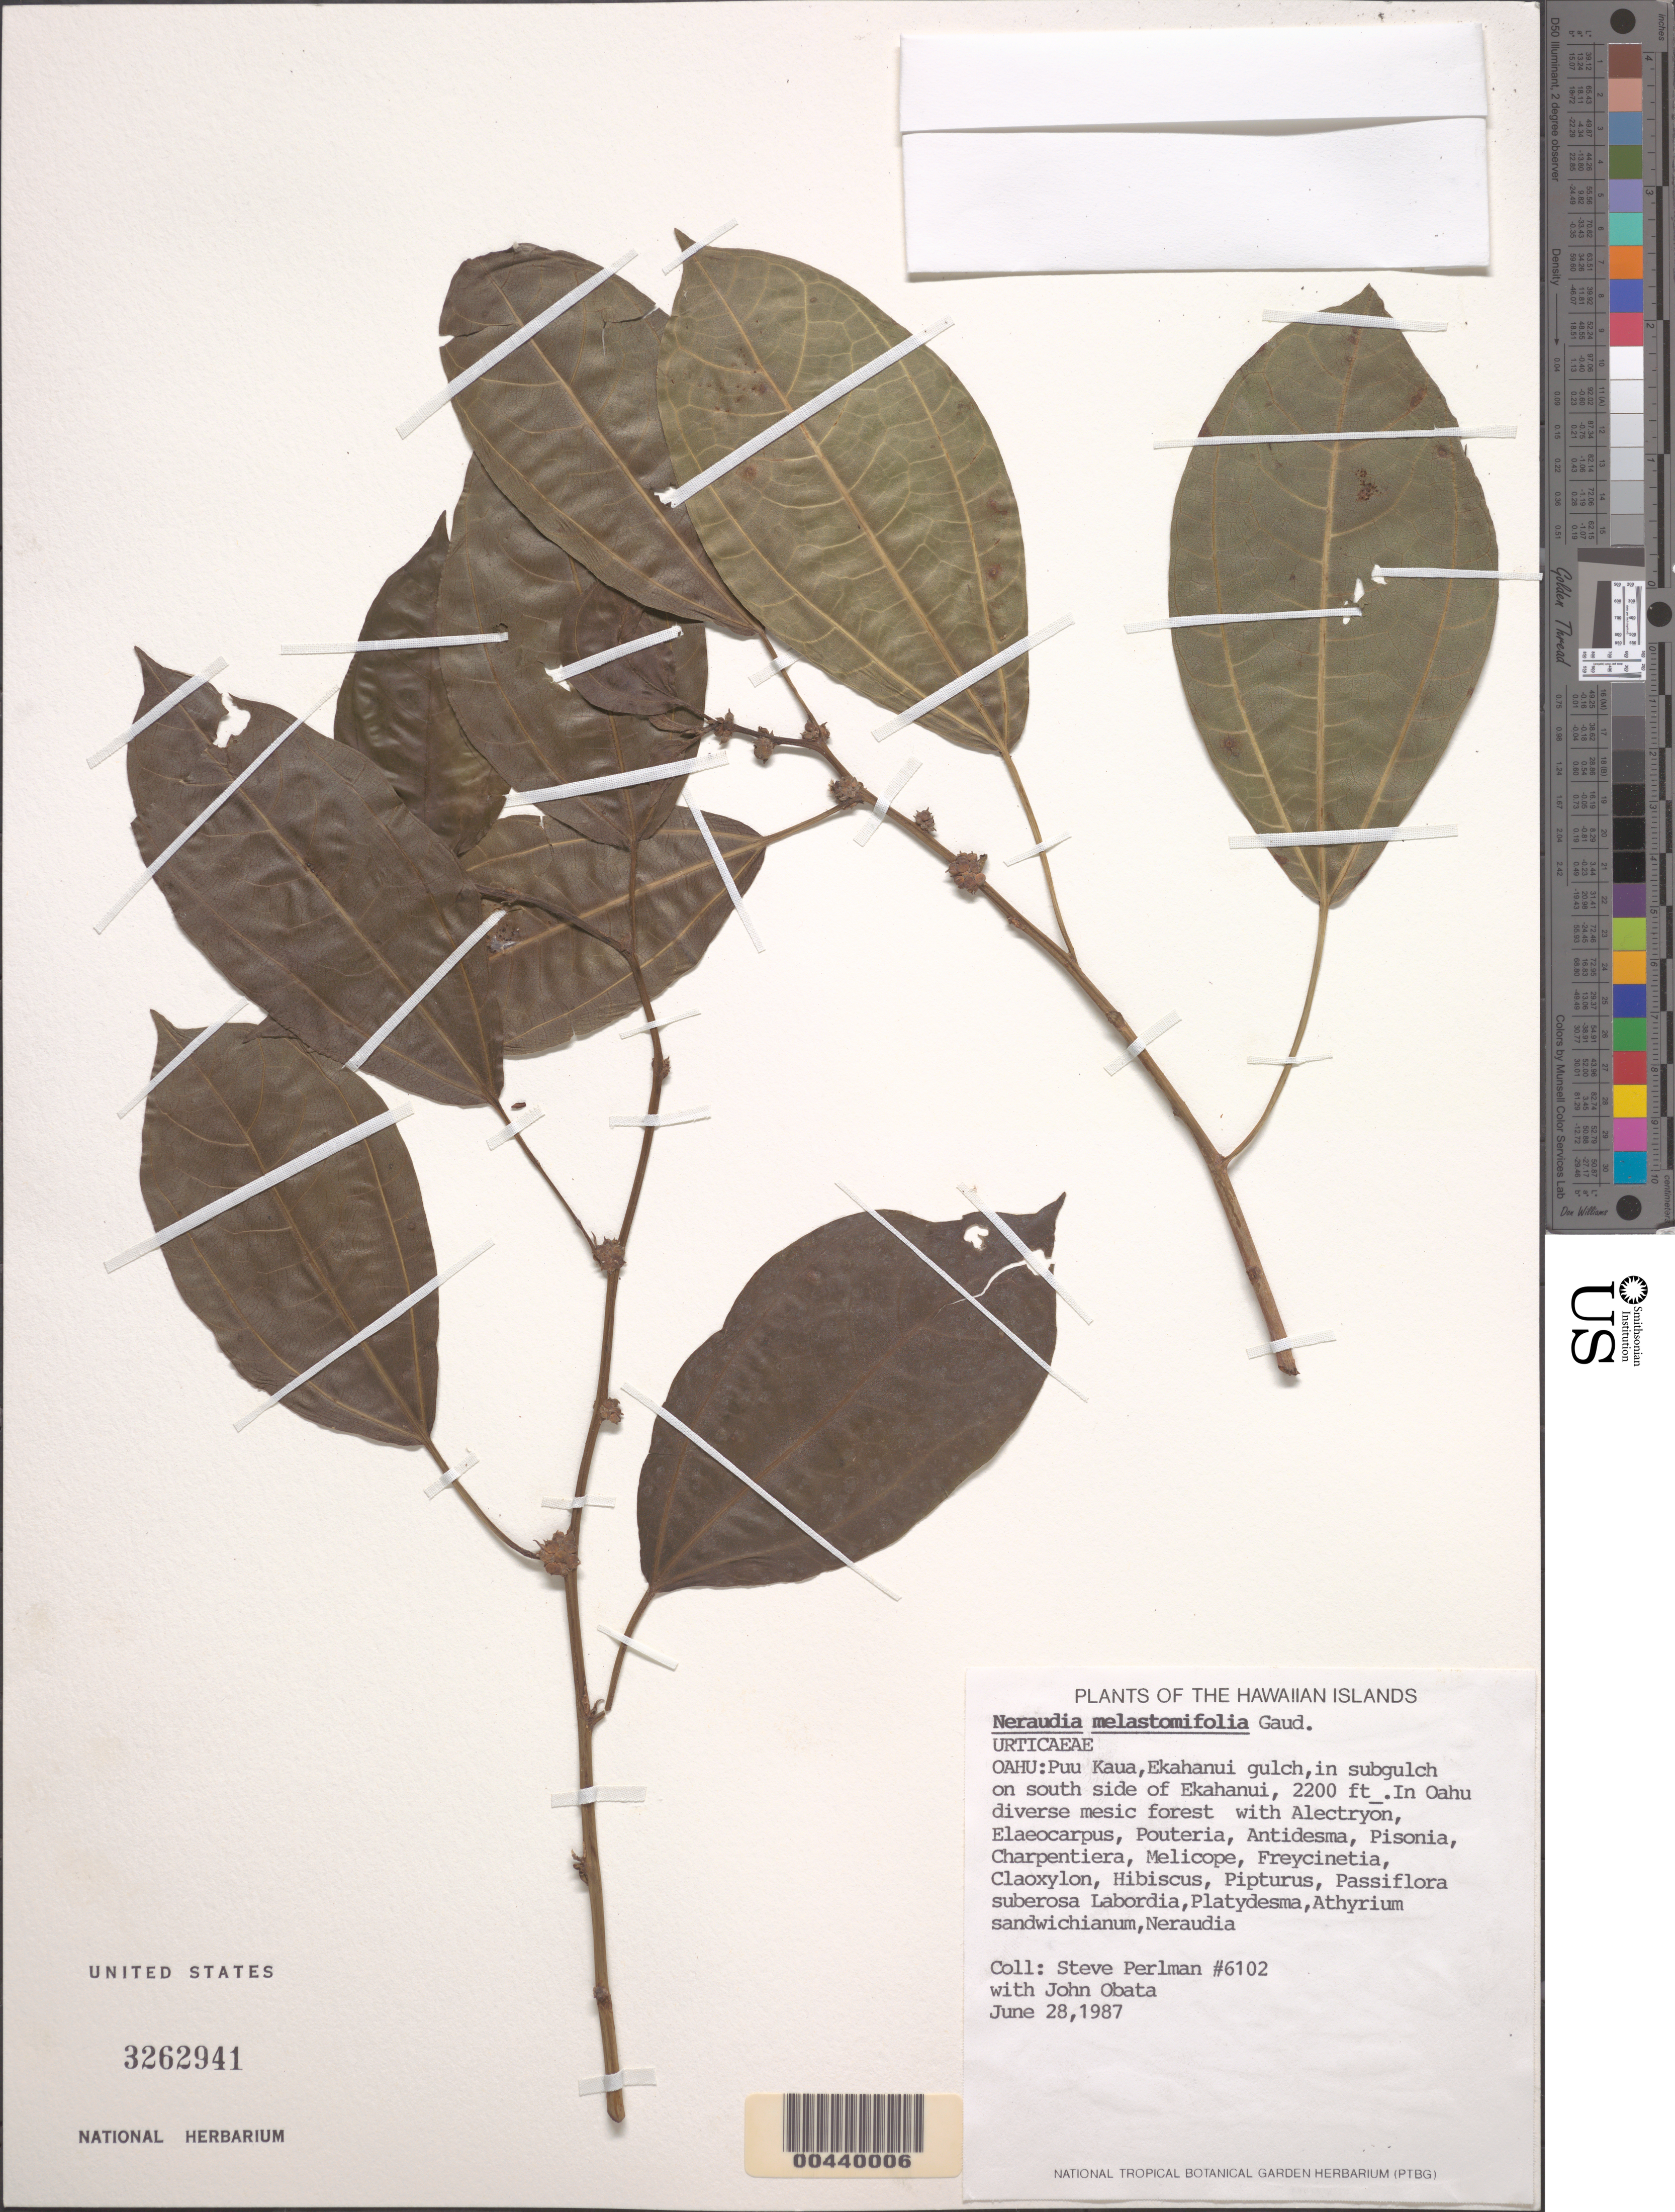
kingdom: Plantae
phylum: Tracheophyta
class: Magnoliopsida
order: Rosales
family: Urticaceae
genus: Neraudia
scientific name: Neraudia melastomifolia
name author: Gaudich.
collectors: S. P. Perlman & J. Obata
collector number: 6102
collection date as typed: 28 Jun 1987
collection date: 1987-06-28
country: United States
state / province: Hawaii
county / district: Honolulu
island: Oahu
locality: Puu Kaua, Ekahanui gulch, in subgulch on S side of Ekahanui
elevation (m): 671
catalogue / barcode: US 3262941